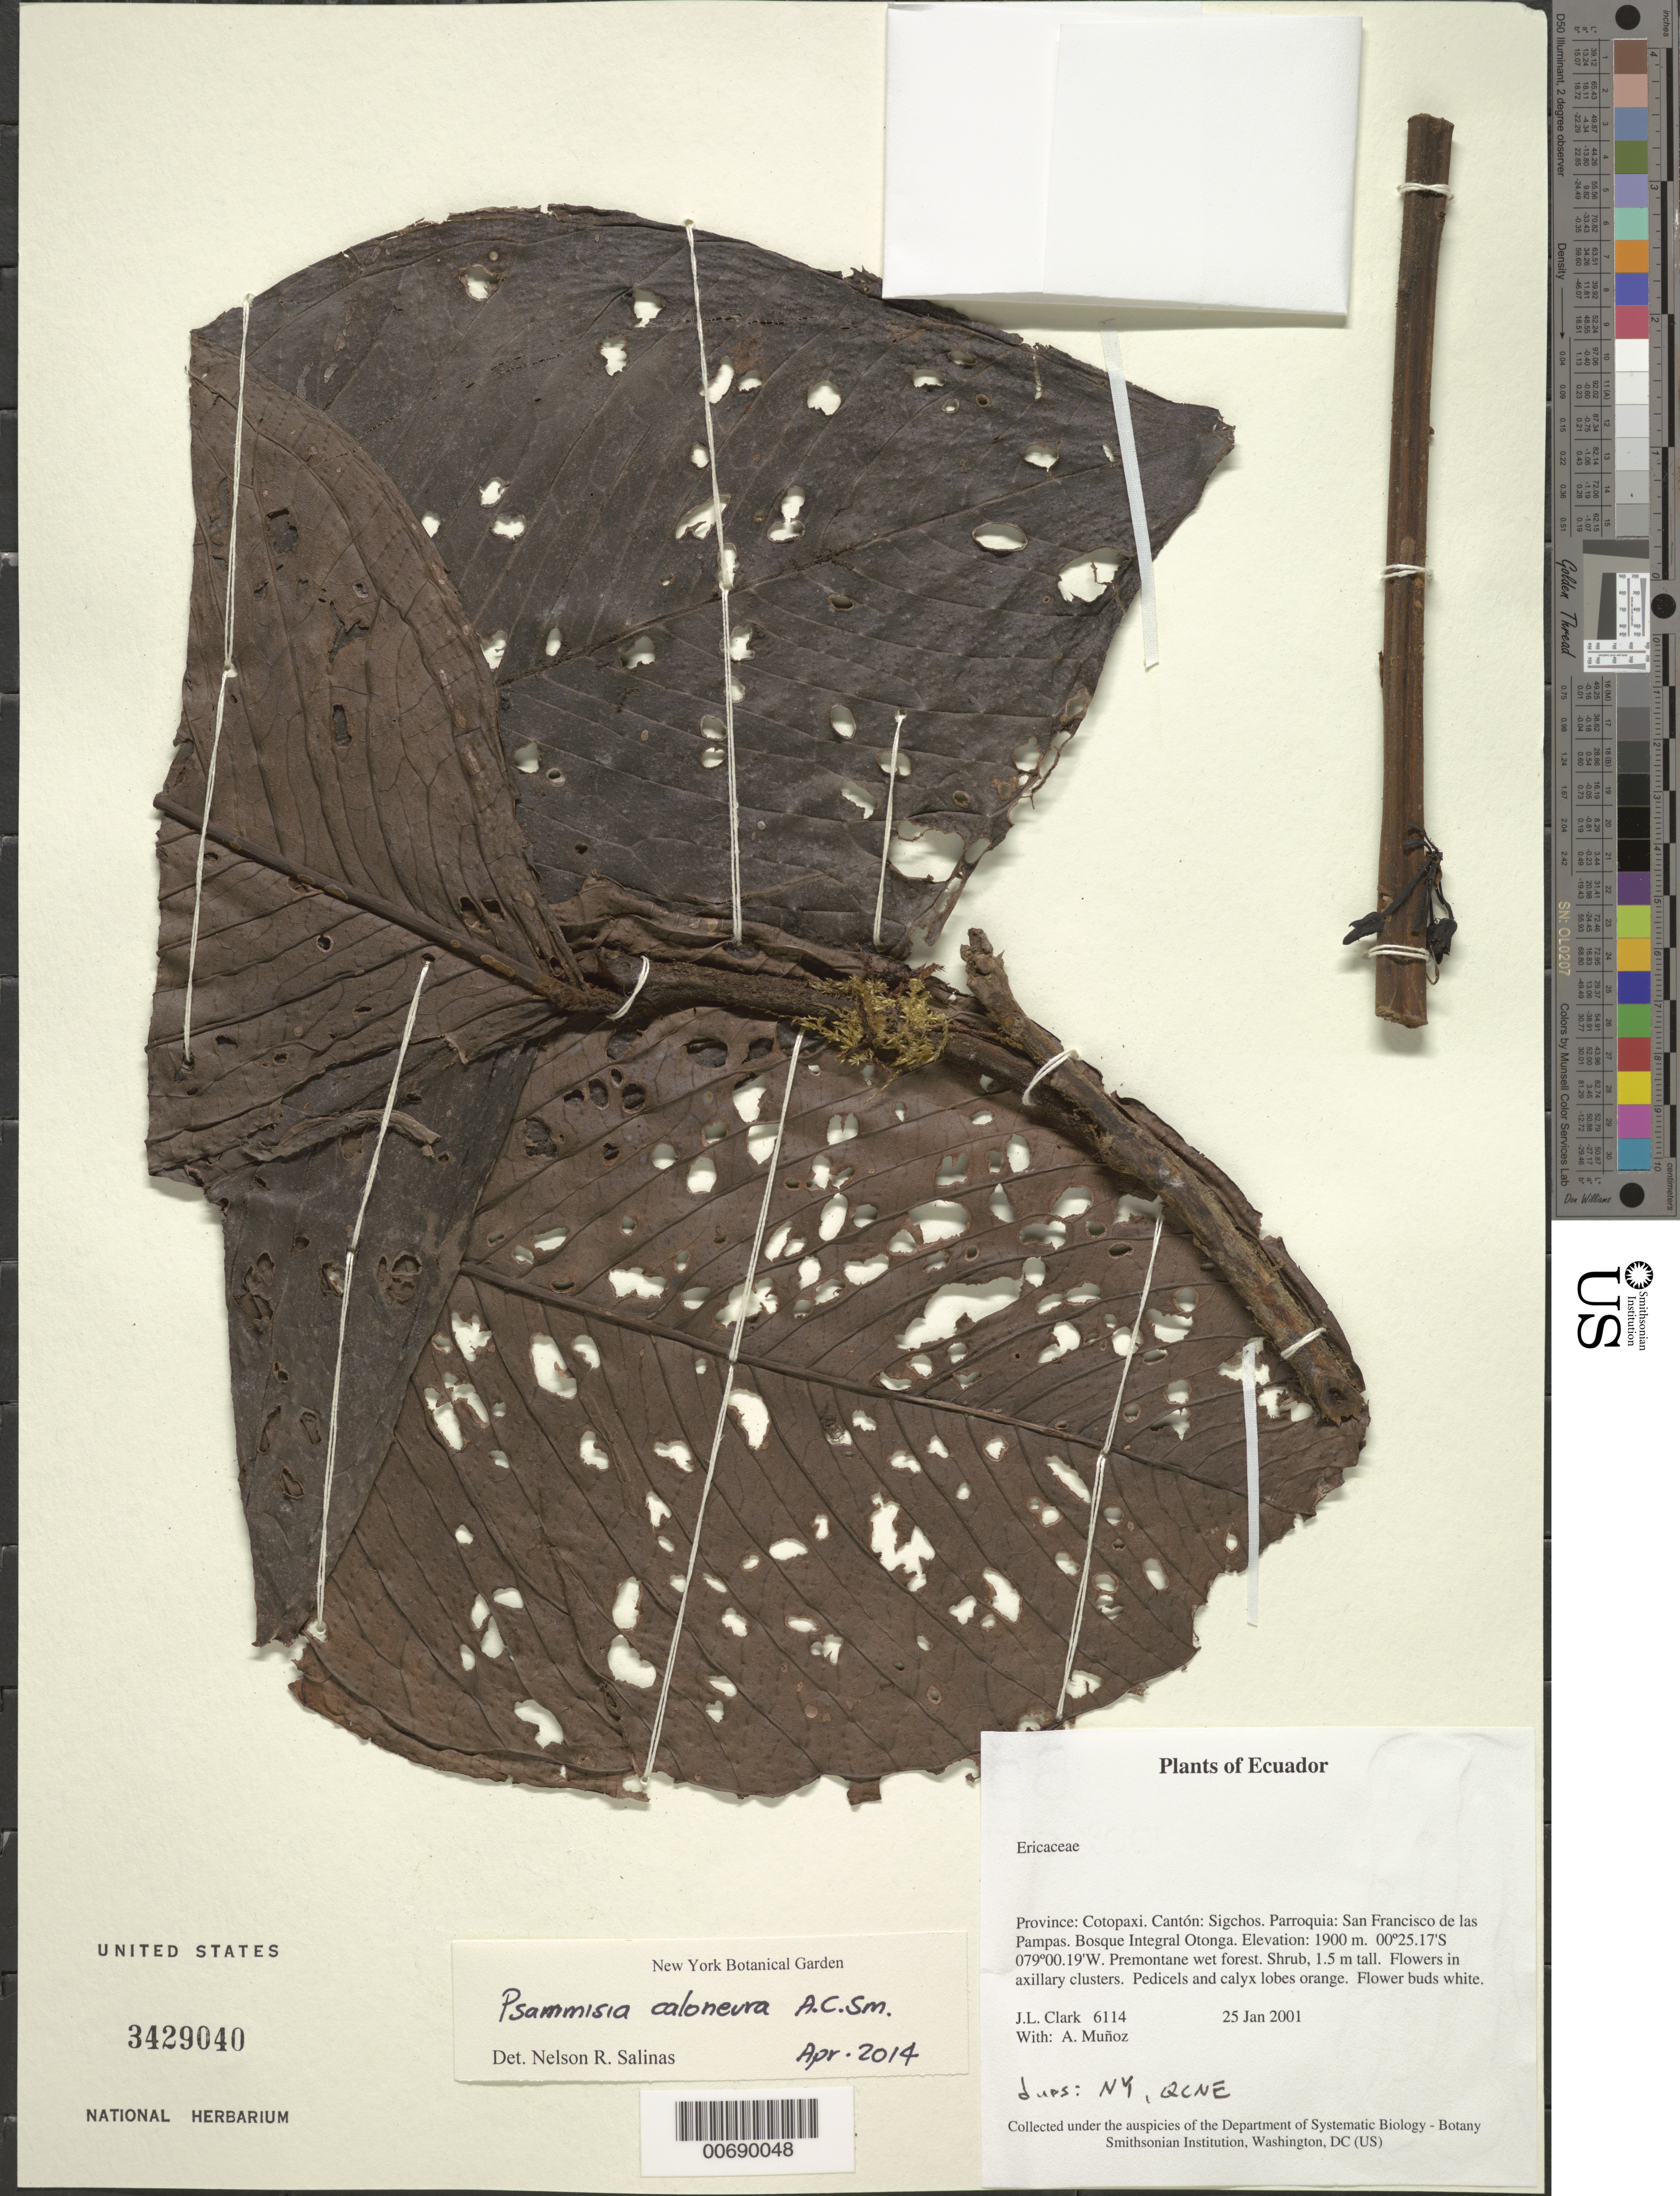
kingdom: Plantae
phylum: Tracheophyta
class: Magnoliopsida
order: Ericales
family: Ericaceae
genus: Psammisia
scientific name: Psammisia caloneura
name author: A.C. Sm.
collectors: J. L. Clark & A. Muñoz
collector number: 6114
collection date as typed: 25 Jan 2001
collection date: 2001-01-25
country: Ecuador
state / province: Cotopaxi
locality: Sigchos. Parroquia: San Francisco de las Pampas. Bosque Integral Otonga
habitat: Premontane wet forest.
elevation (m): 1900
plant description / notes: NY, QCNE, US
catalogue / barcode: US 3429040